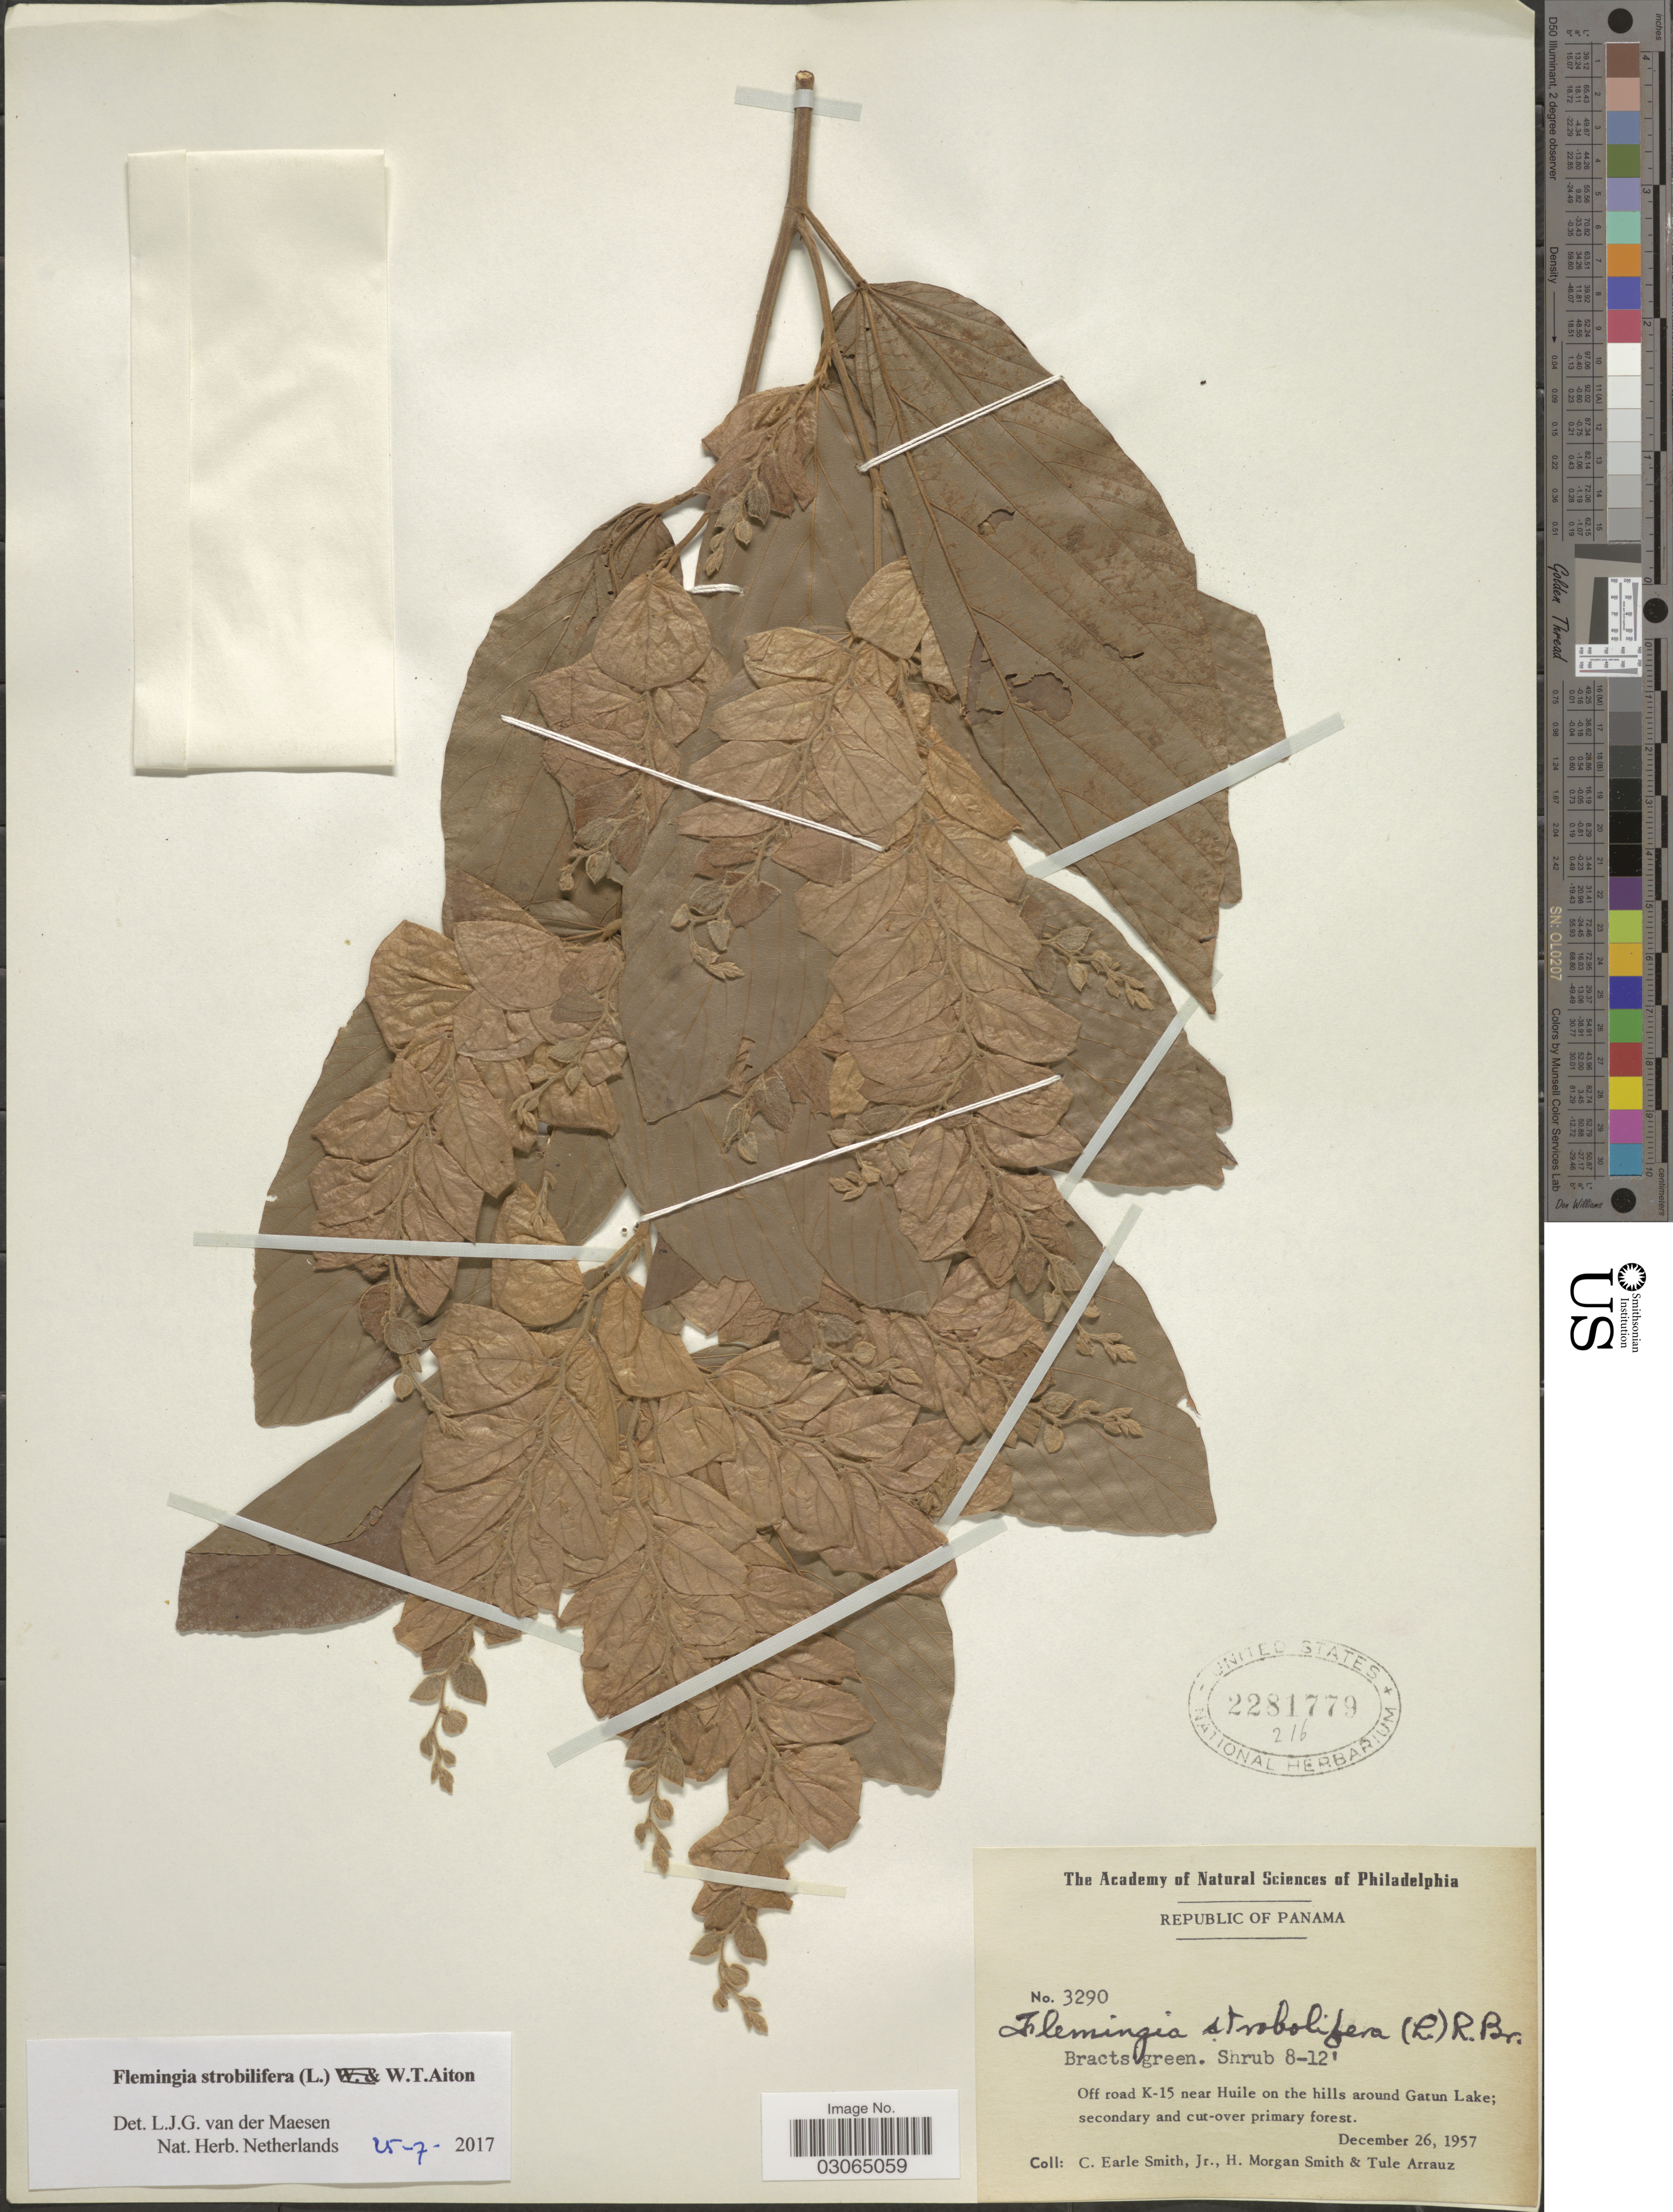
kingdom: Plantae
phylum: Tracheophyta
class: Magnoliopsida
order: Fabales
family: Fabaceae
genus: Flemingia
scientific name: Flemingia strobilifera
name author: (L.) W.T. Aiton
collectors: C. E. Smith Jr., H. M. Smith & T. Arrauz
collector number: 3290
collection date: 1957-12-26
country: Panama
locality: Off road K-15 near Huile on the hills around Gatun Lake.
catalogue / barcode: US 2281779